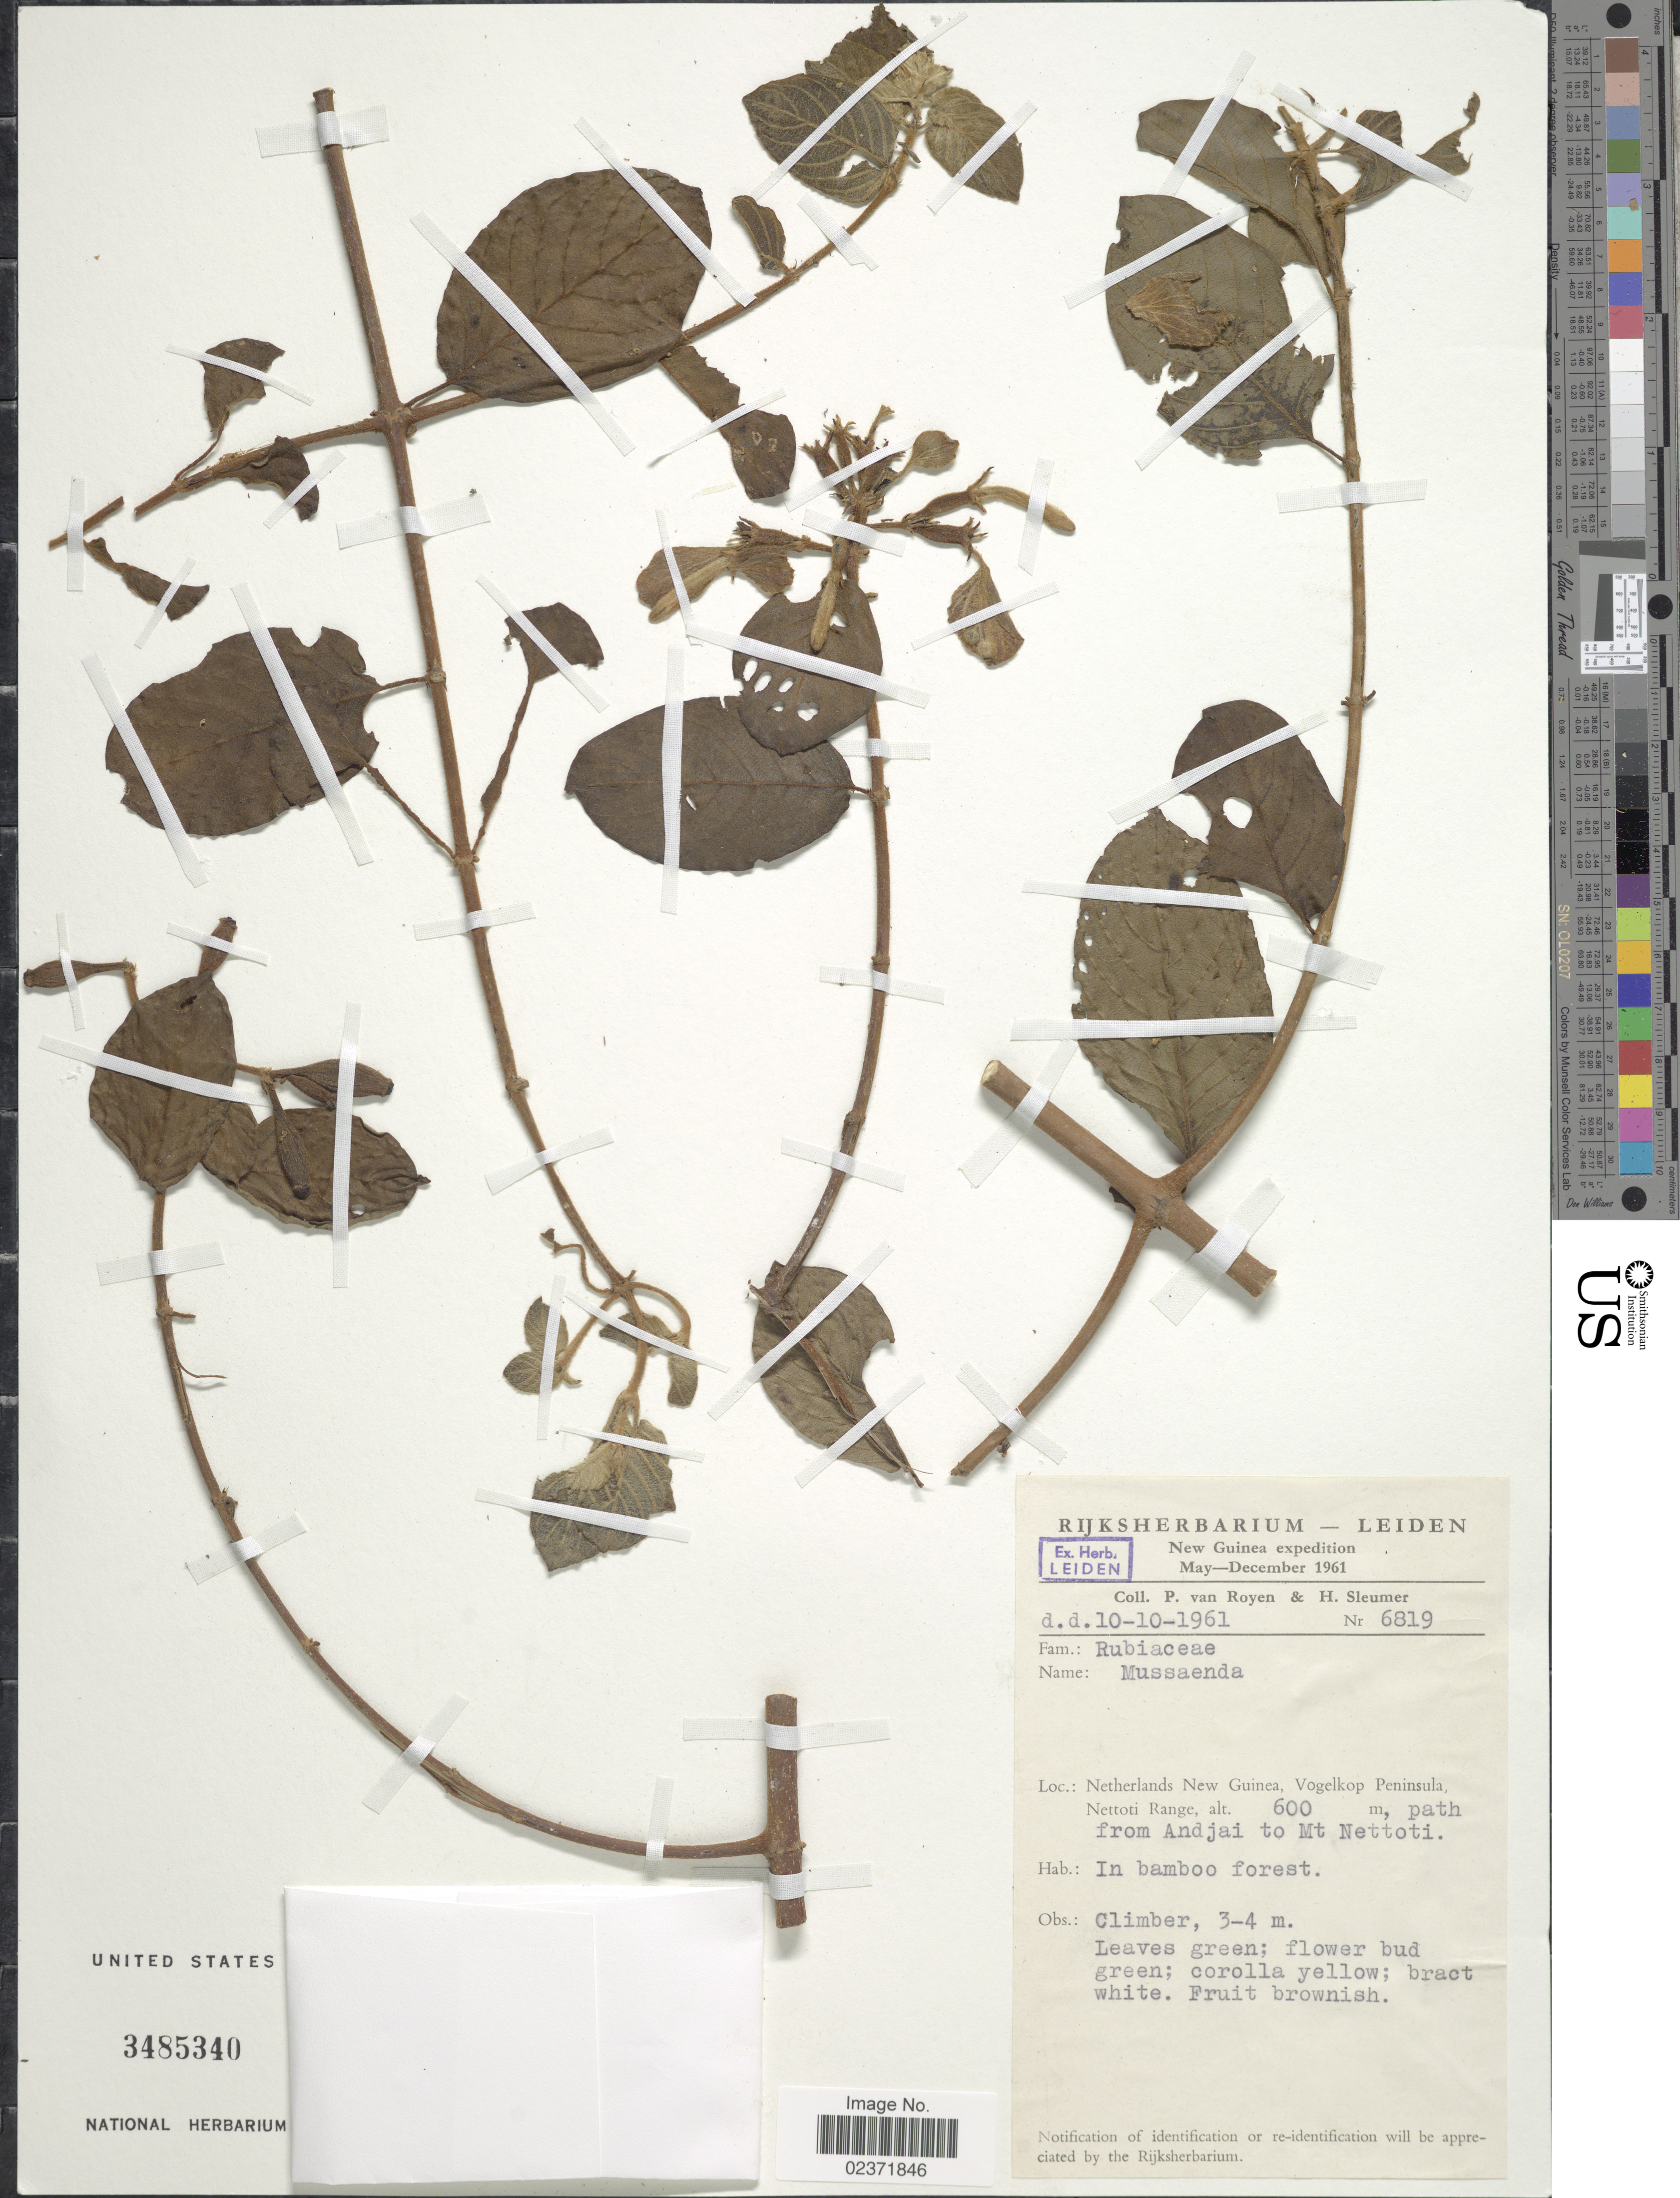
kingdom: Plantae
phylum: Tracheophyta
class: Magnoliopsida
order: Gentianales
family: Rubiaceae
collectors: P. van Royen & H. O. Sleumer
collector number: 6819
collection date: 1961-10-10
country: Indonesia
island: New Guinea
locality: New Guinea, Netherlands New Guinea, Vogelkop Peninsula, Nettoti Range, path from Andjai to Mt. Nettoti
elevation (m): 600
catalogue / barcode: US 3485340